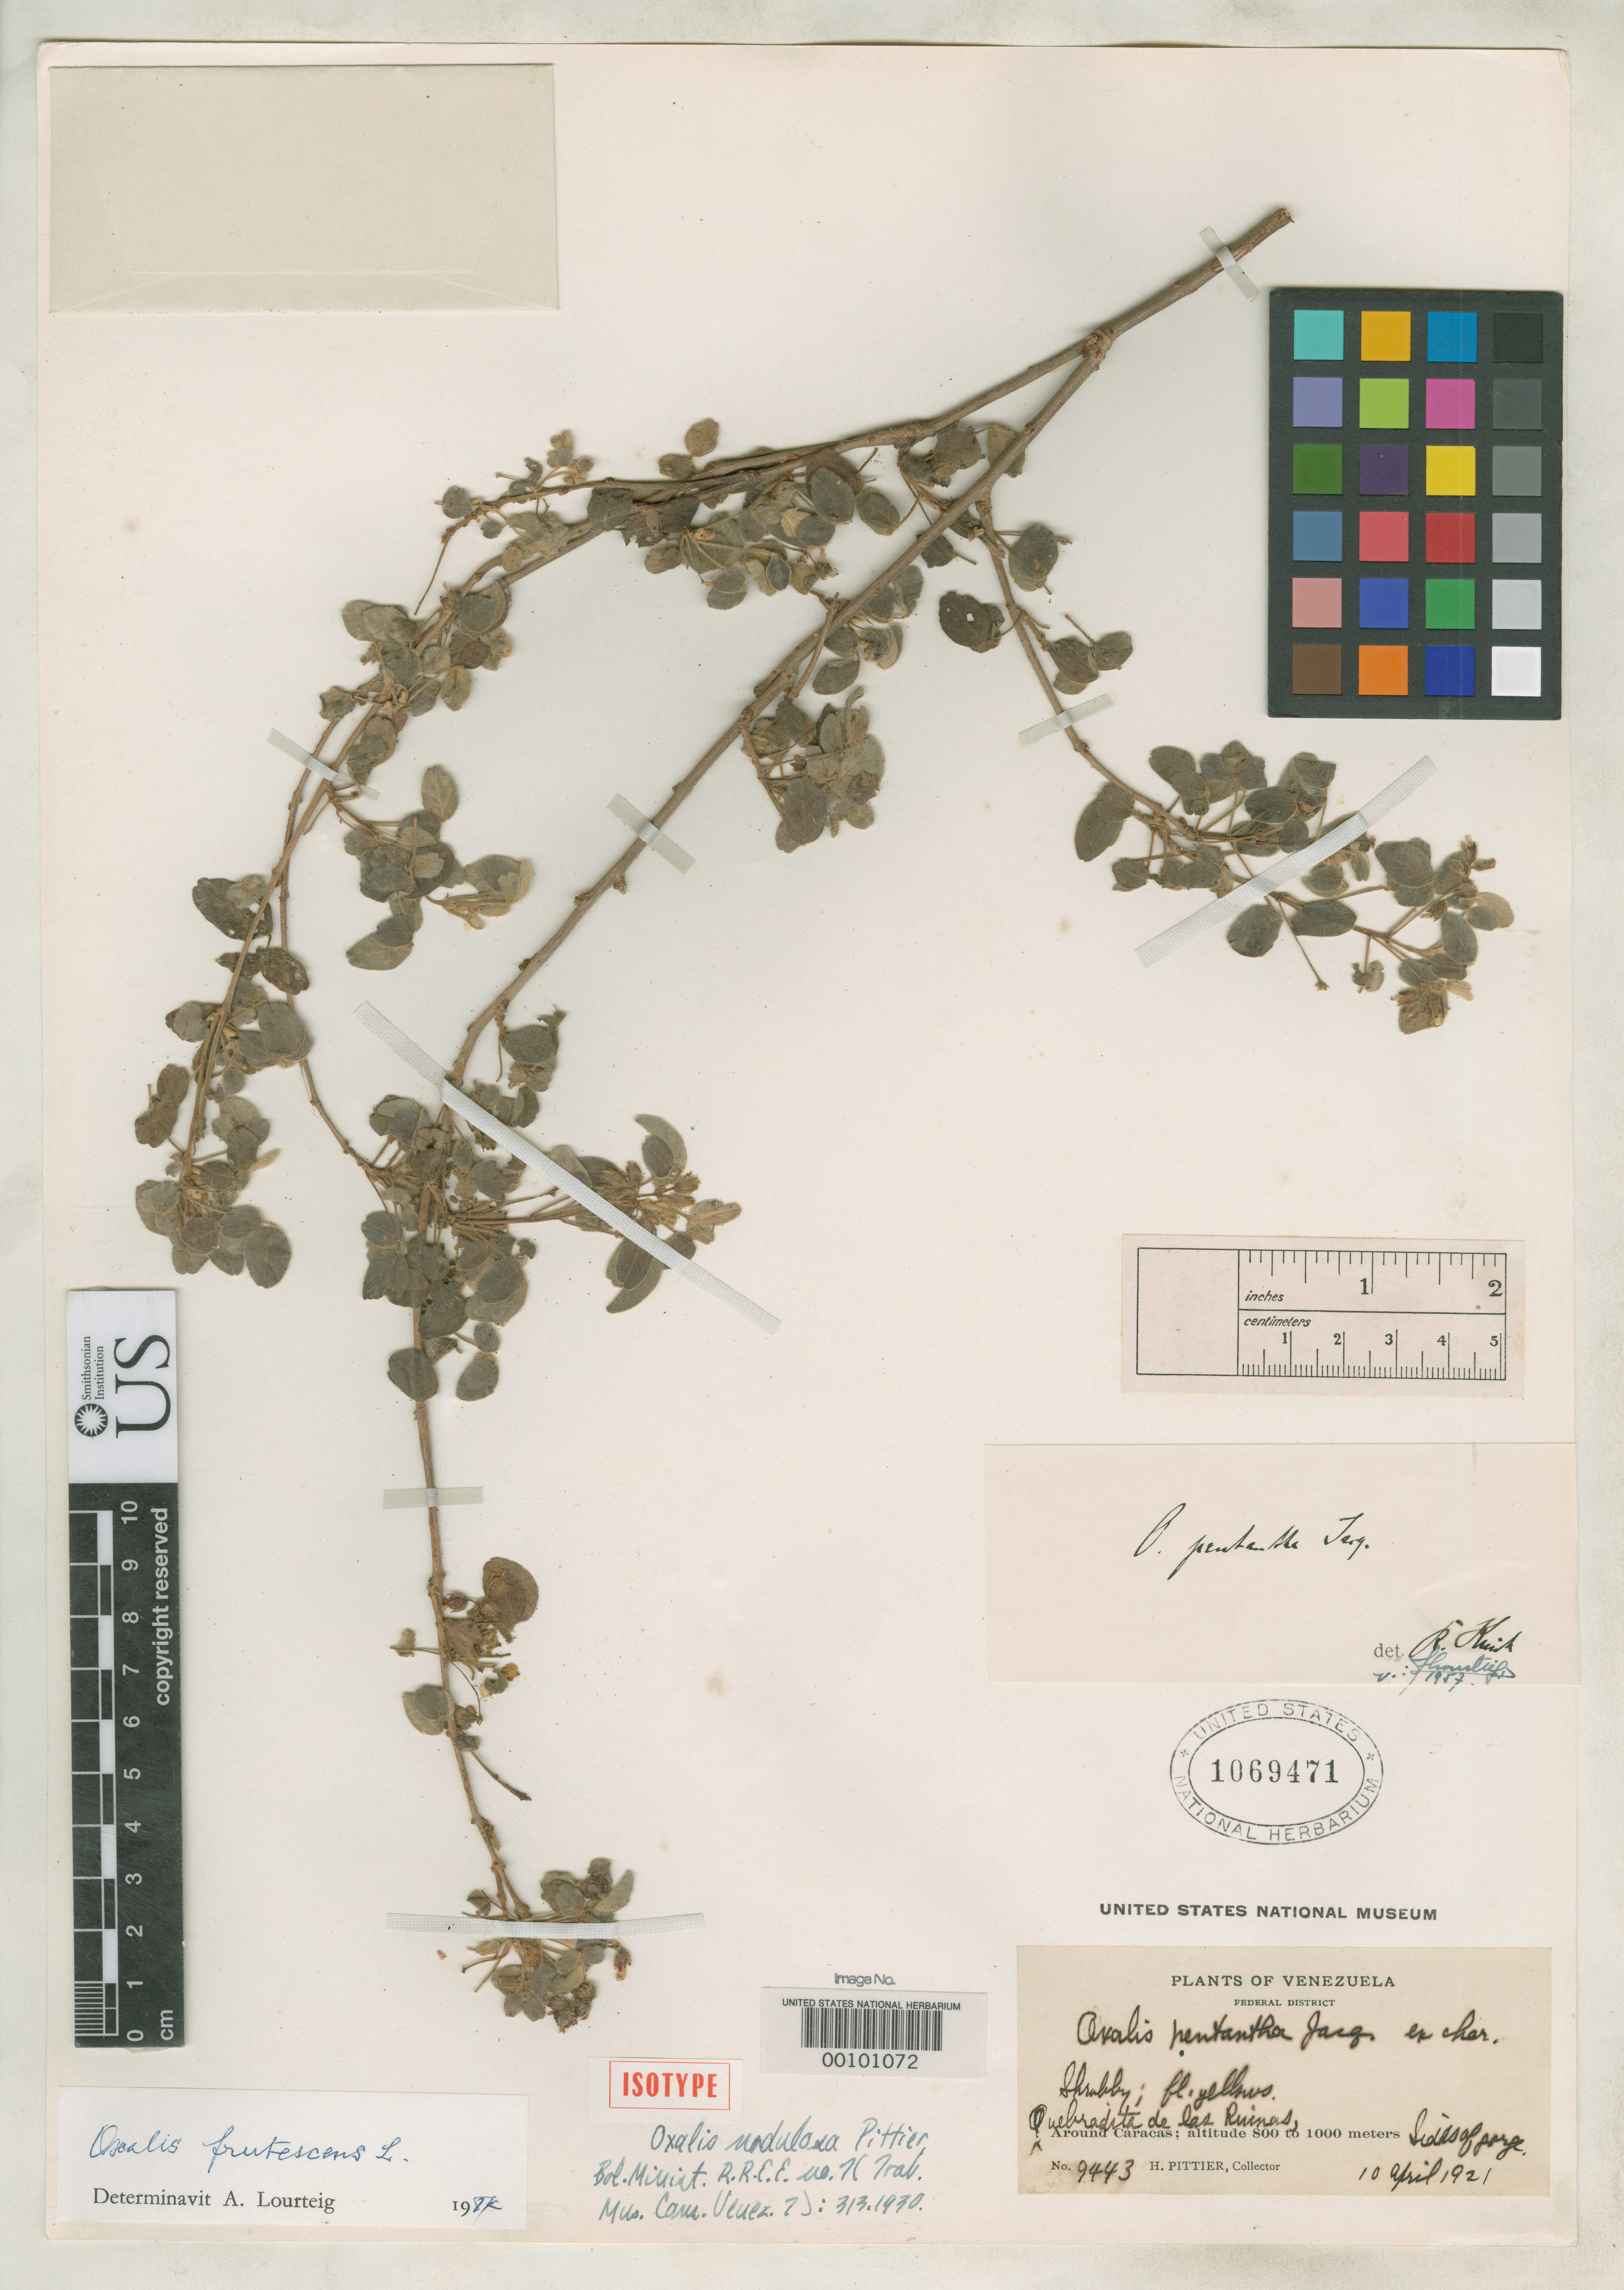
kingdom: Plantae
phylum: Tracheophyta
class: Magnoliopsida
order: Oxalidales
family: Oxalidaceae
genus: Oxalis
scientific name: Oxalis nodulosa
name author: Pittier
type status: Type Fragment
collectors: H. F. Pittier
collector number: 9443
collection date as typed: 10 Apr 1921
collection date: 1921-04-10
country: Venezuela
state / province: Distrito Federal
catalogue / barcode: US 1069471